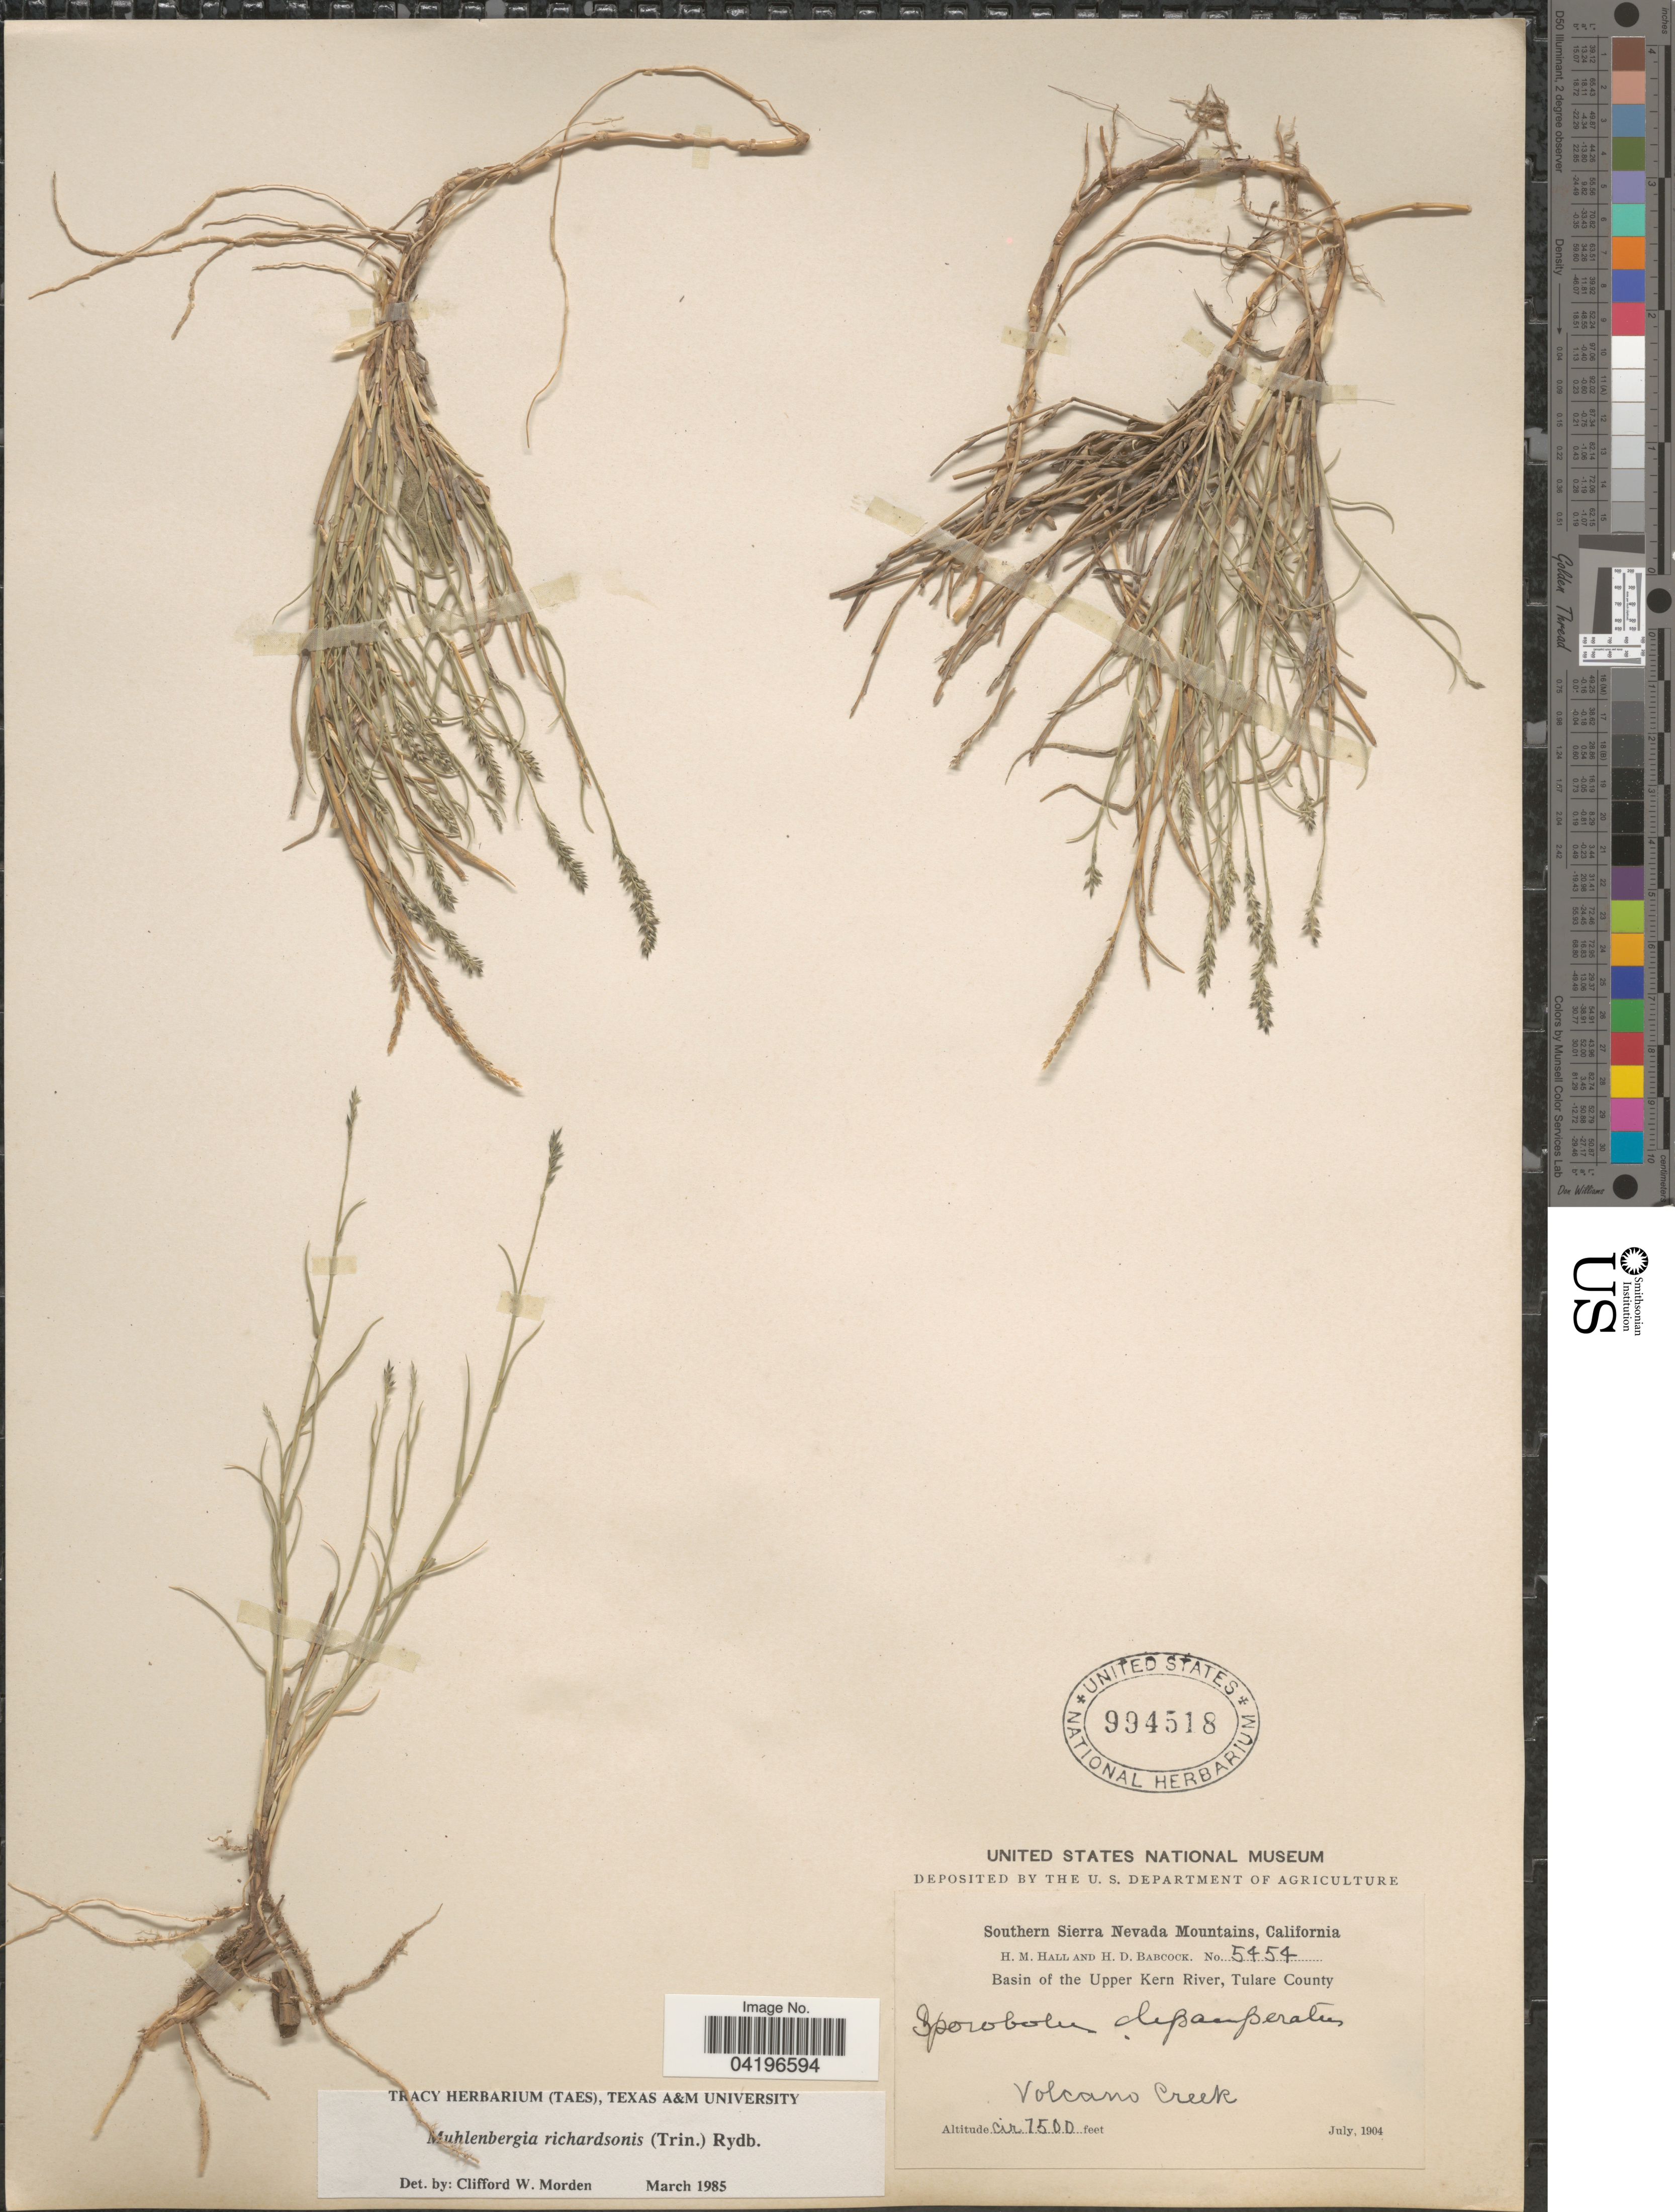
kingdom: Plantae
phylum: Tracheophyta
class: Liliopsida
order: Poales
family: Poaceae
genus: Muhlenbergia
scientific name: Muhlenbergia richardsonis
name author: (Trin.) Rydb.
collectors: H. M. Hall & H. Babcock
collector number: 5454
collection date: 1904-07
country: United States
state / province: California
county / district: Tulare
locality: Southern Sierra Nevada Mountains. Basin of the Upper Kern River, Tulare County. Volcano Creek.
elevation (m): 2286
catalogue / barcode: US 994518